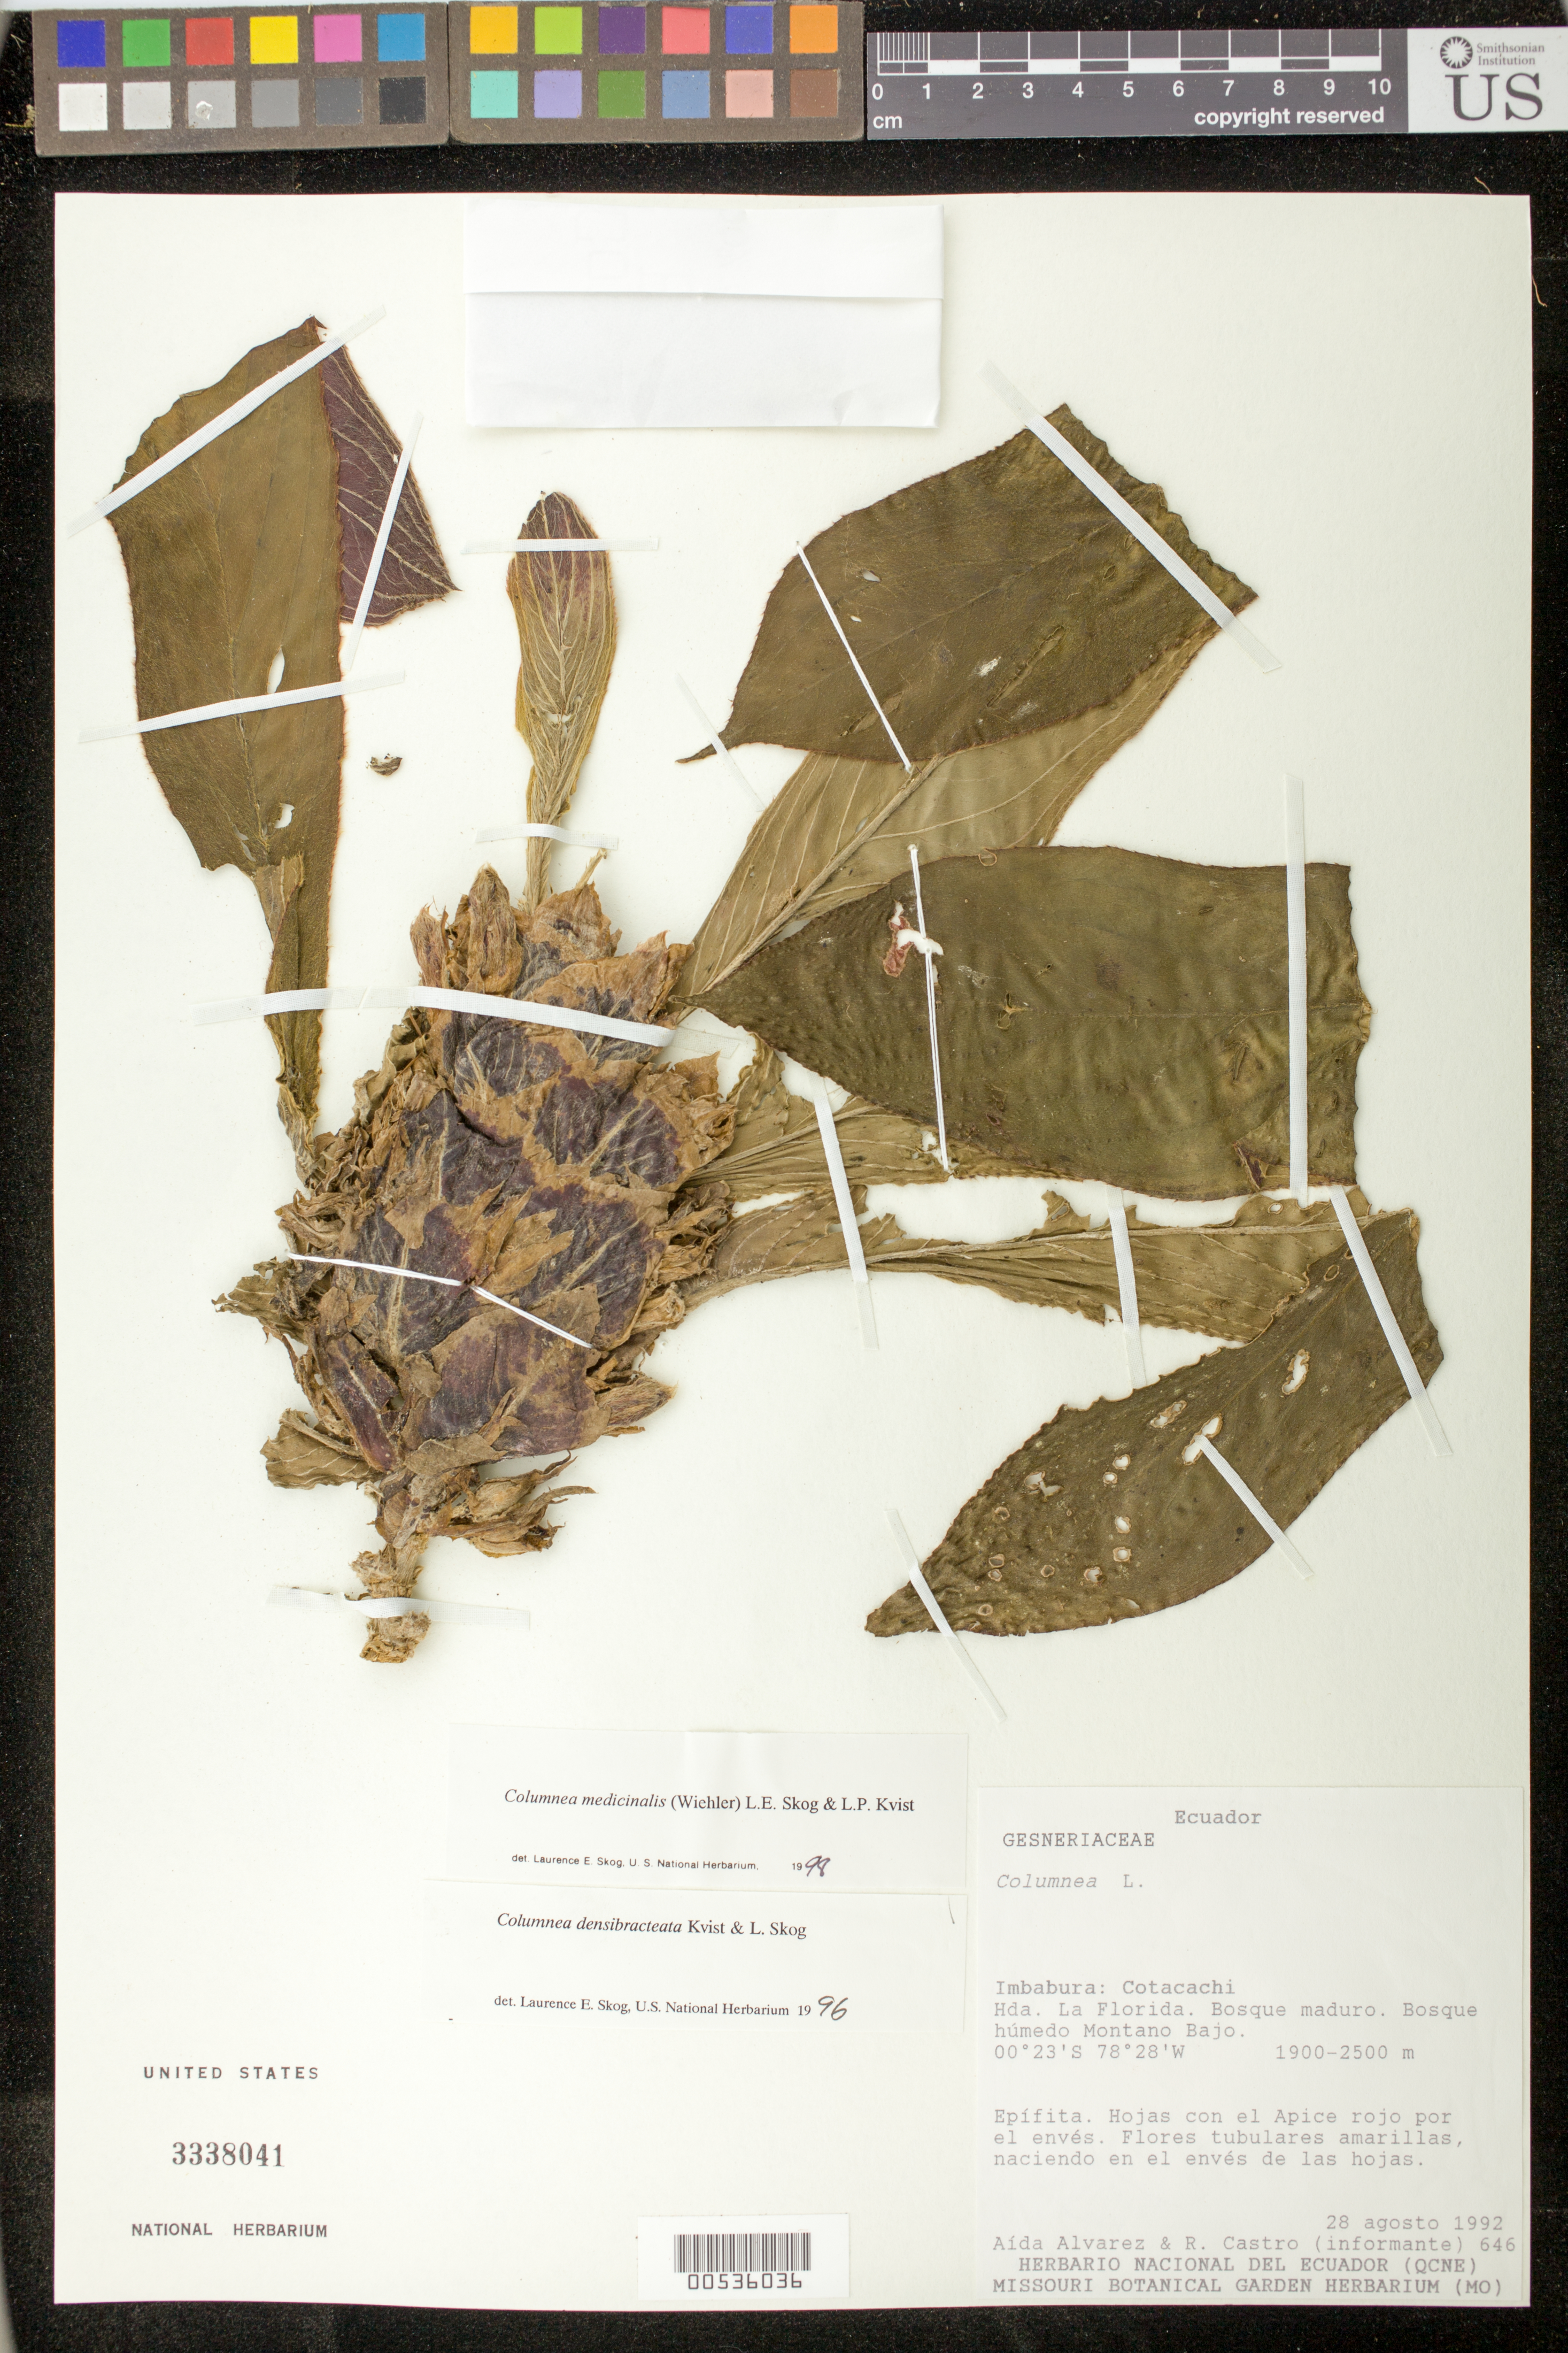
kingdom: Plantae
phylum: Tracheophyta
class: Magnoliopsida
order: Lamiales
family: Gesneriaceae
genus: Columnea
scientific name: Columnea medicinalis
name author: (Wiehler) L.E. Skog & L.P. Kvist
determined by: Skog, Laurence E.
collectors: A. Alvarez & R. Castro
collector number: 646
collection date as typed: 28 Aug 1992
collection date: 1992-08-28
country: Ecuador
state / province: Imbabura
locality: Cotacachi: Hda. La Florida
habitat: Bosque maduro; bosque húmedo montano bajo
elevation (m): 1900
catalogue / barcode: US 3338041